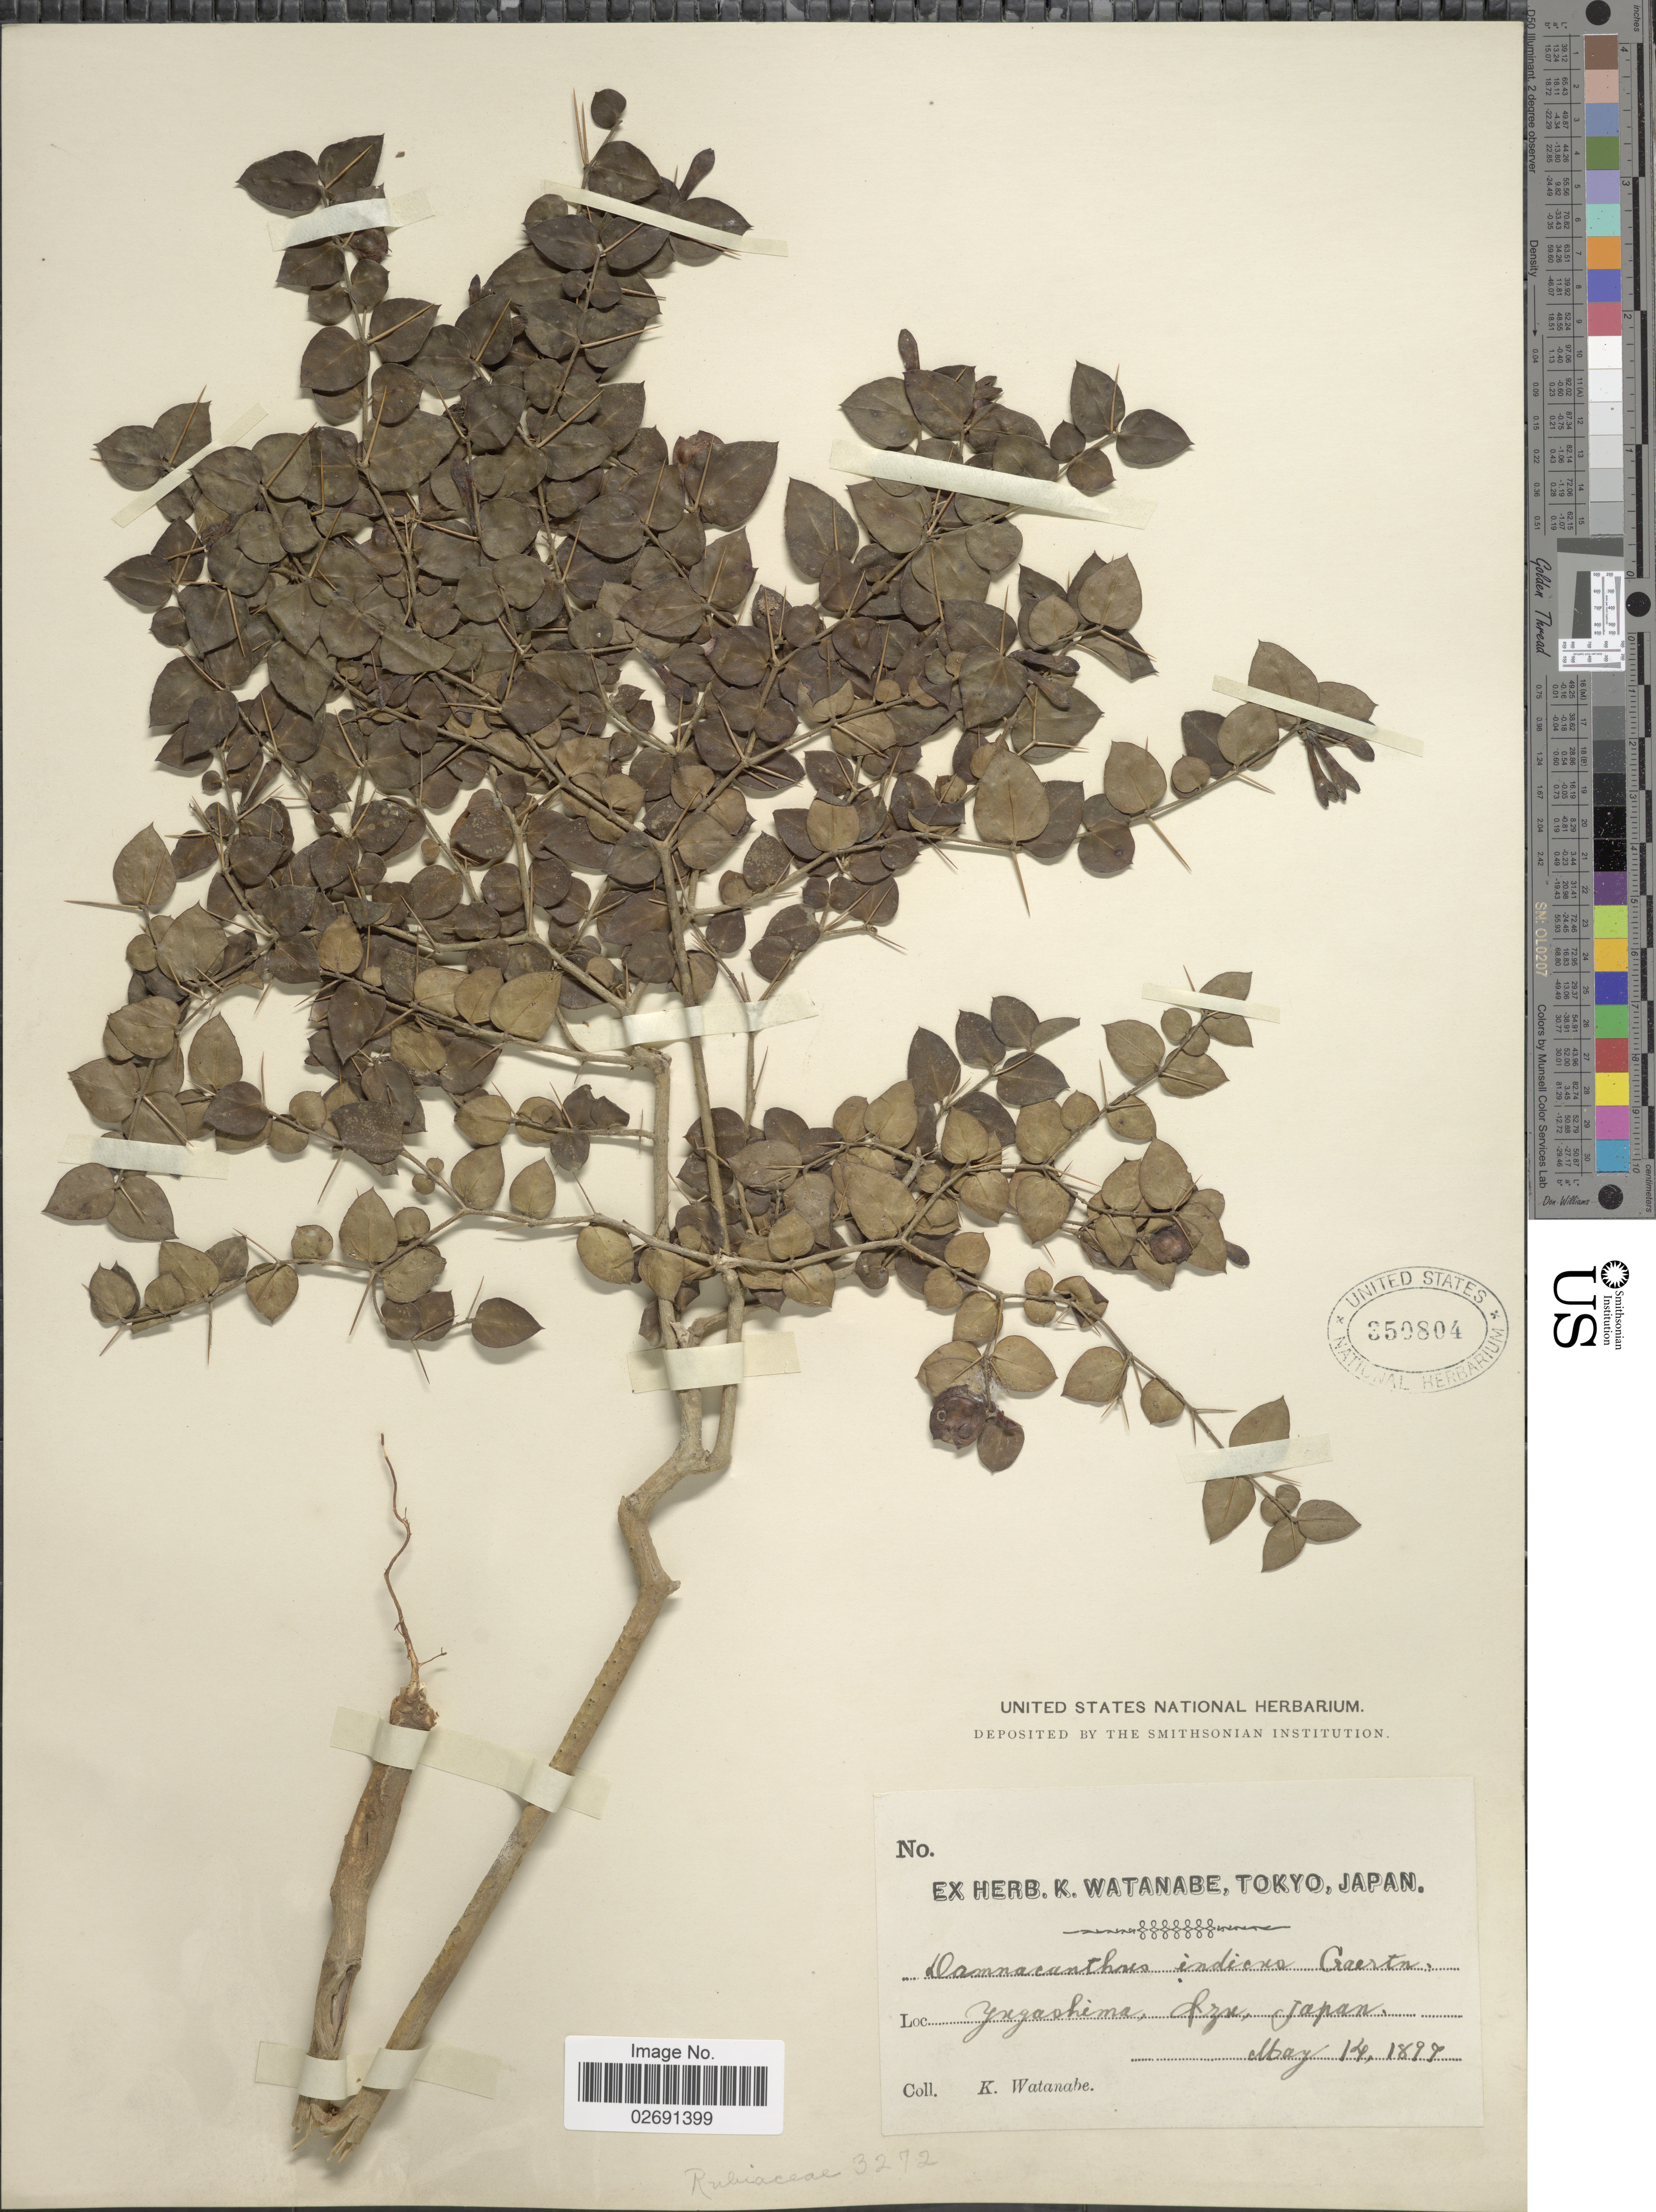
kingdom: Plantae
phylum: Tracheophyta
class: Magnoliopsida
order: Gentianales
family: Rubiaceae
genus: Damnacanthus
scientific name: Damnacanthus indicus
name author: L. f.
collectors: K. Watanabe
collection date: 1897-05-14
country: Japan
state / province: Sizuoka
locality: Yugashima, Izu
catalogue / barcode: US 350804